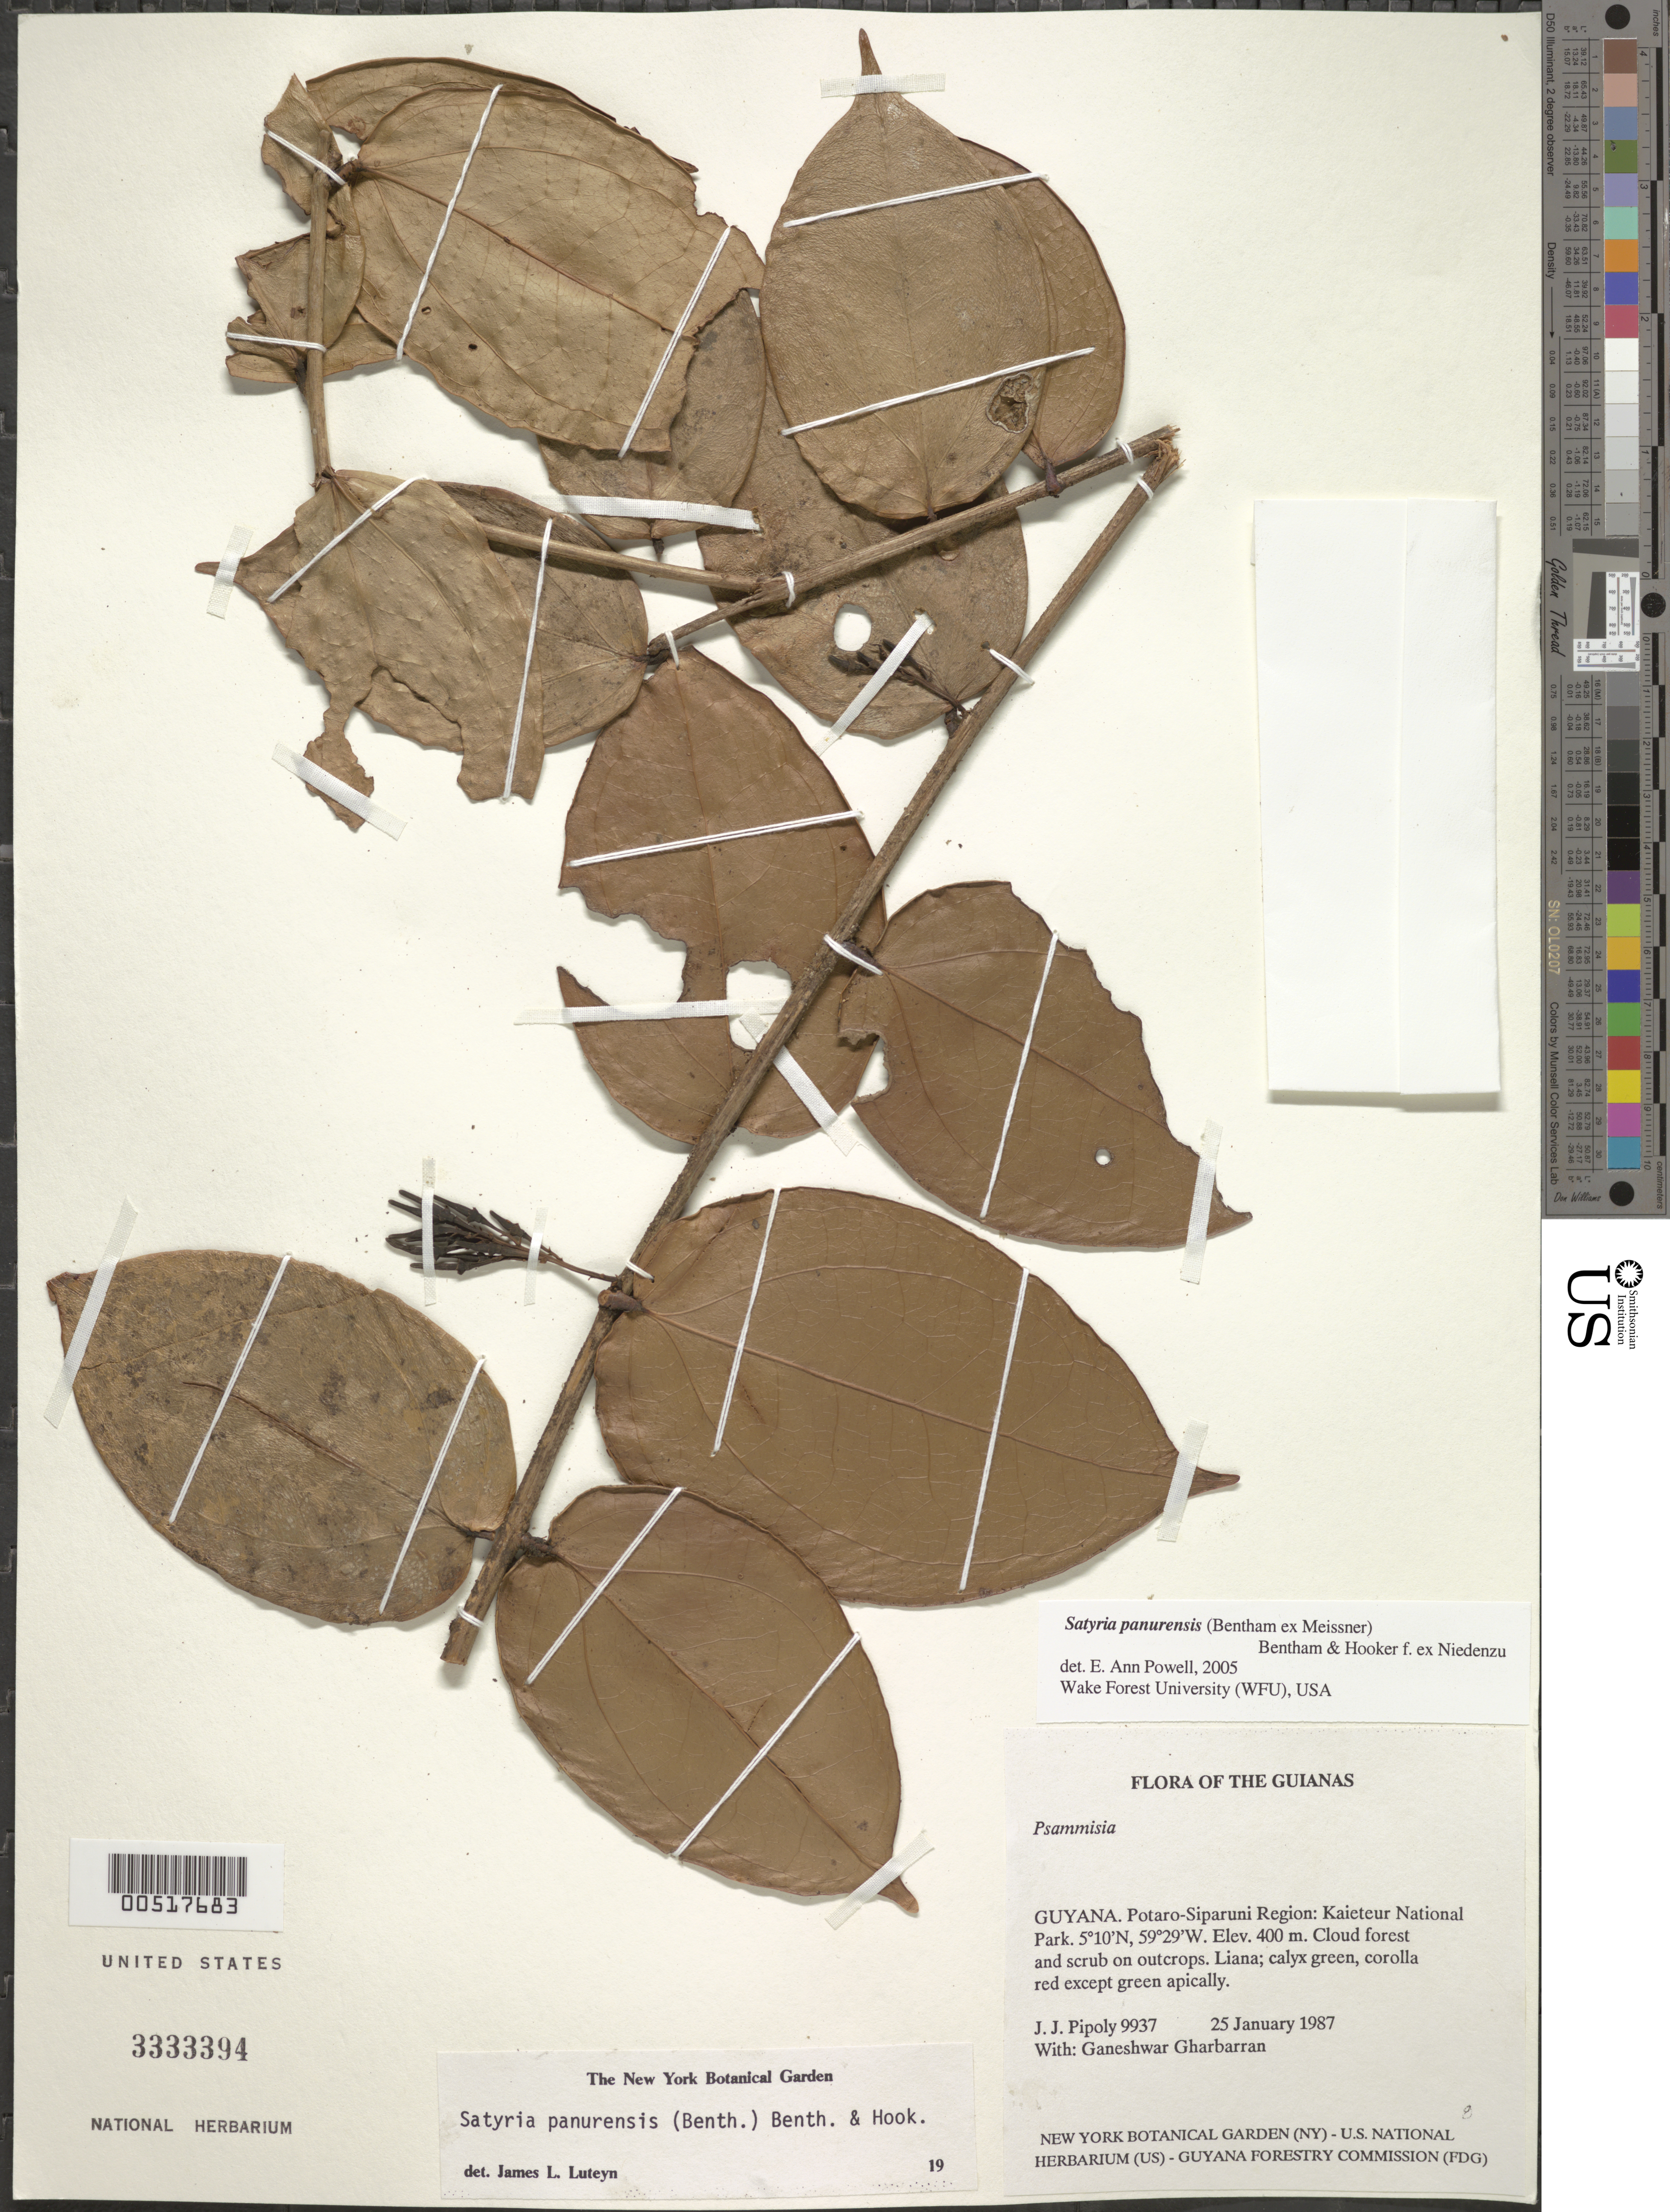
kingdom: Plantae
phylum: Tracheophyta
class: Magnoliopsida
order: Ericales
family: Ericaceae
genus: Satyria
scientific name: Satyria panurensis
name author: (Benth. ex Meisn.) Benth. & Hook. f. ex Nied.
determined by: Luteyn, J. L.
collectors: J. J. Pipoly & G. Gharbarran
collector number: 9937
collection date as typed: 25 January 1987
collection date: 1987-01-25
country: Guyana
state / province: Potaro-Siparuni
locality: Kaieteur National Park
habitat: Cloud forest and scrub on outcrops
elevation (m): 400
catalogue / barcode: US 3333394